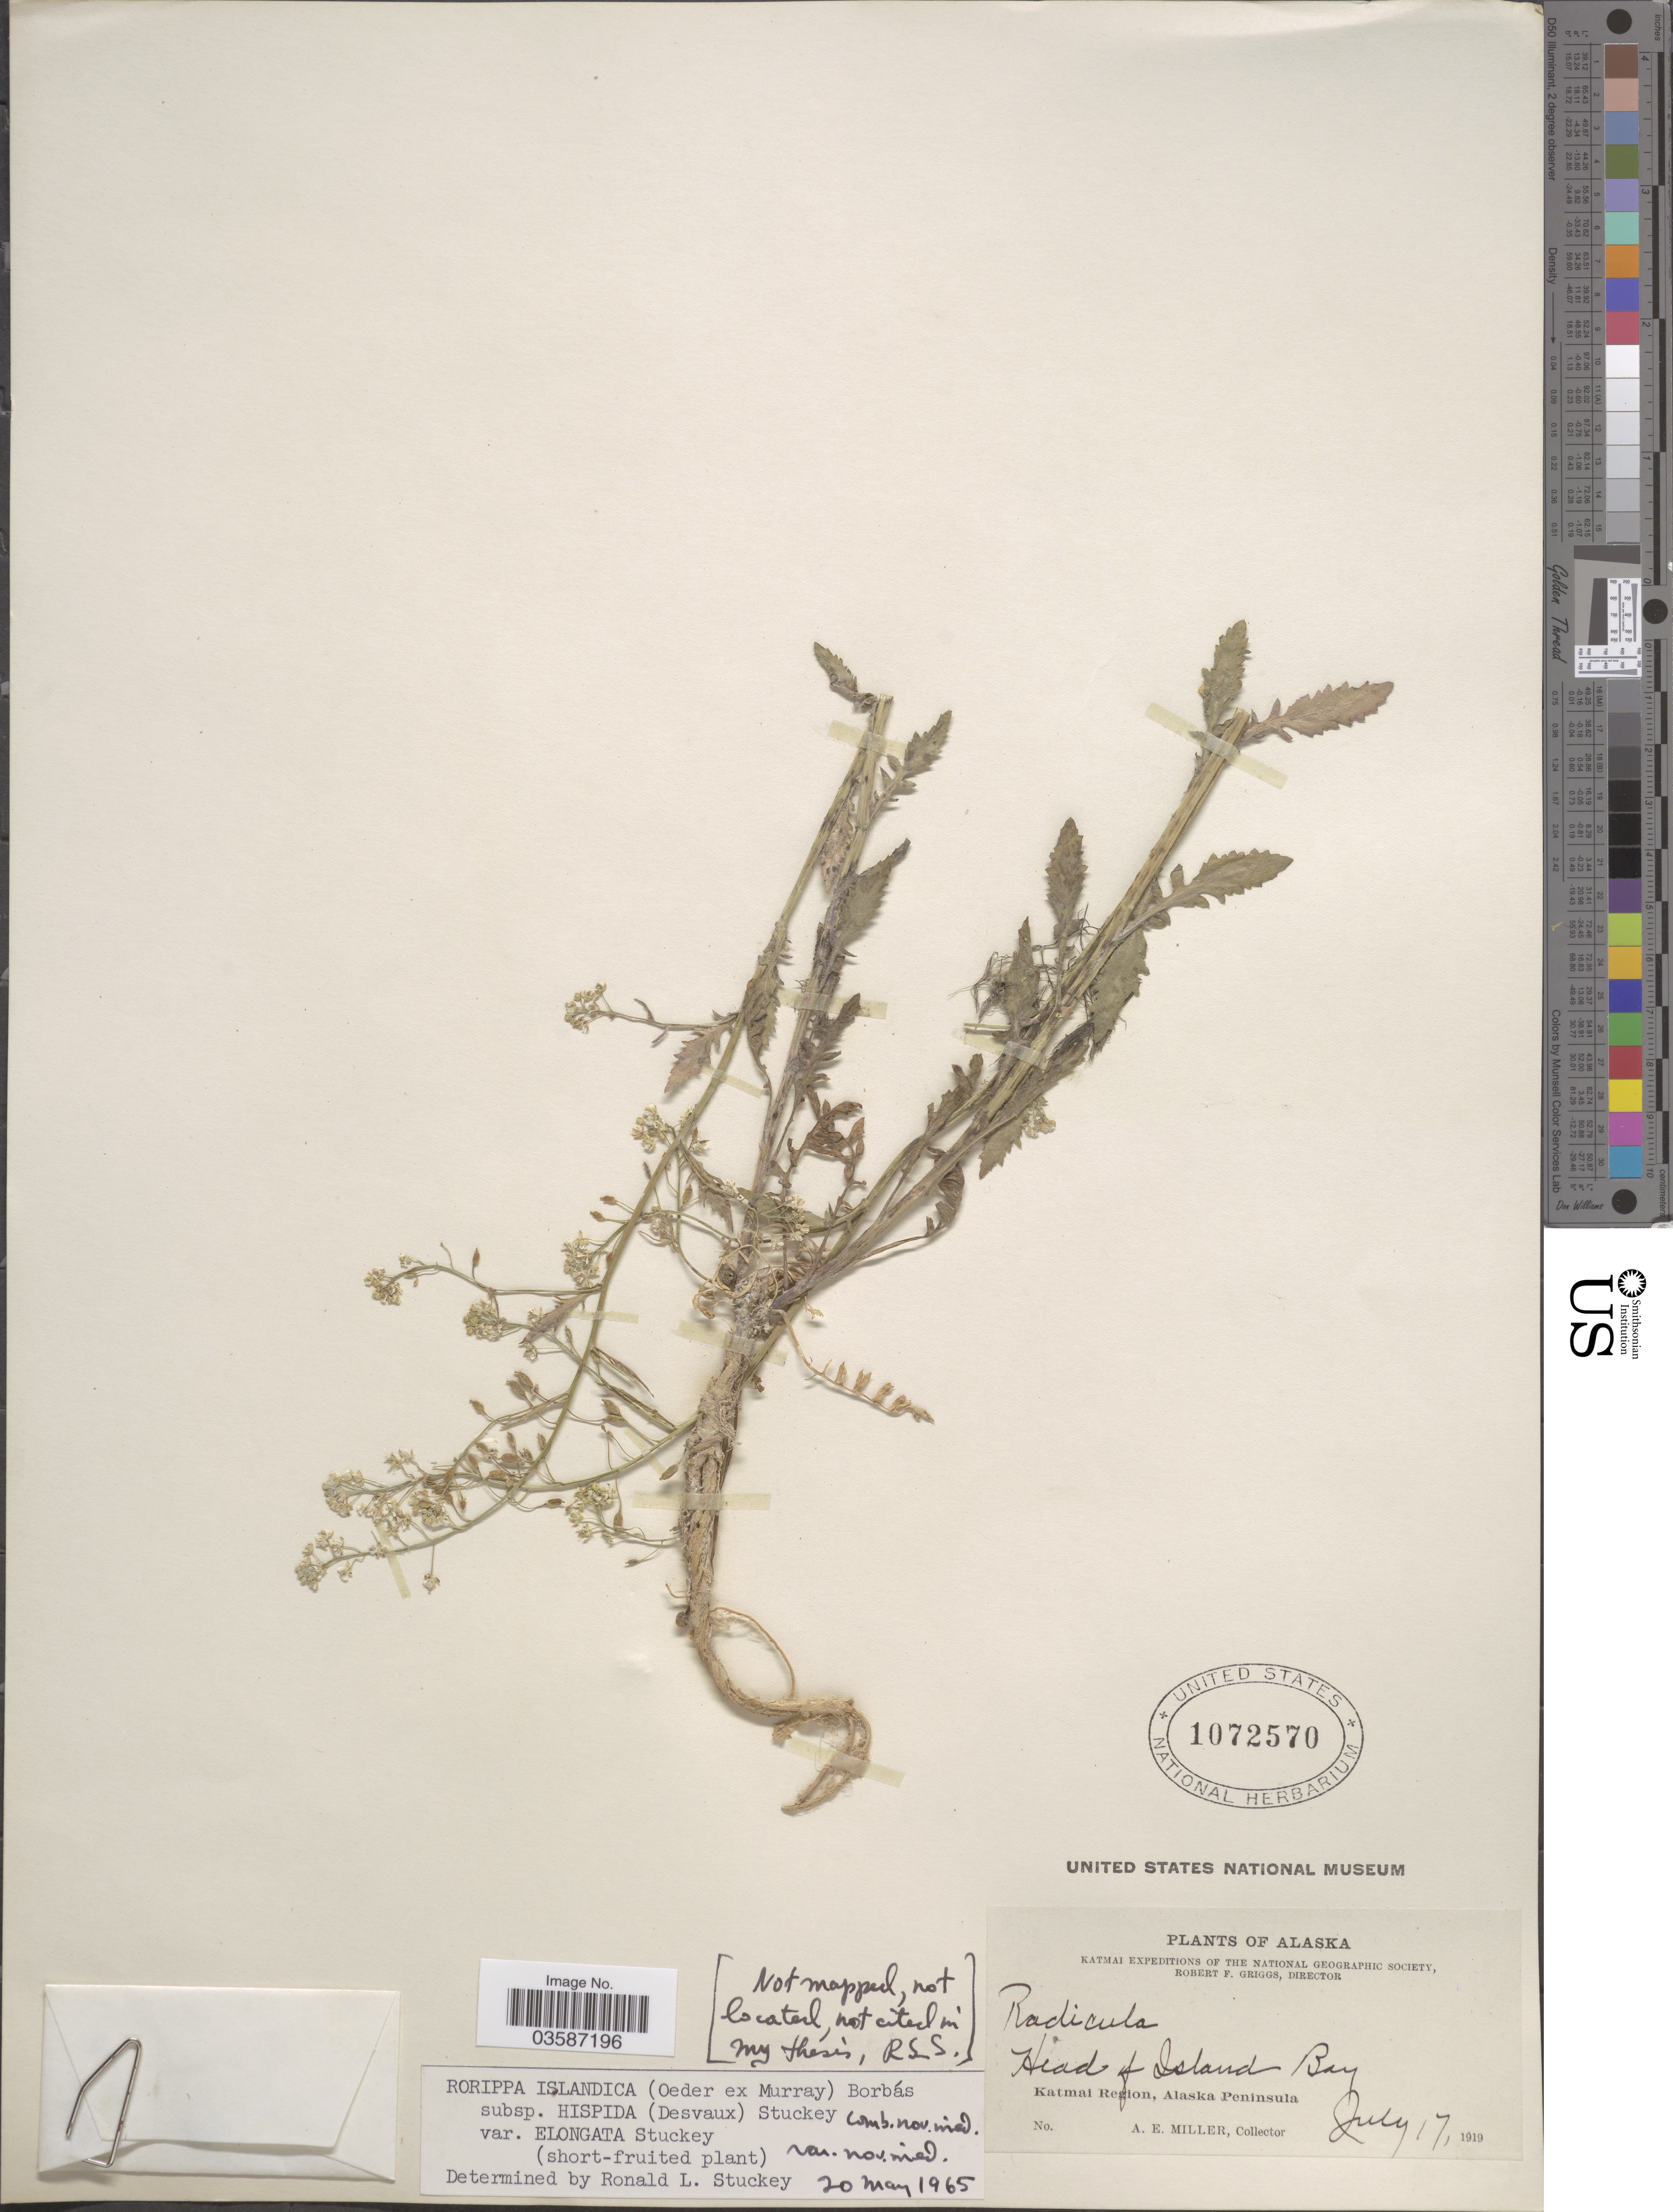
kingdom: Plantae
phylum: Tracheophyta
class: Magnoliopsida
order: Brassicales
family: Brassicaceae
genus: Rorippa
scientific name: Rorippa islandica var. elongata Stuckey var. nov. ined.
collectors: A. E. Miller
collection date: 1919-07-17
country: United States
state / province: Alaska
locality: Head of Island Bay. Katmai Region, Alaska Peninsula.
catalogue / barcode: US 1072570